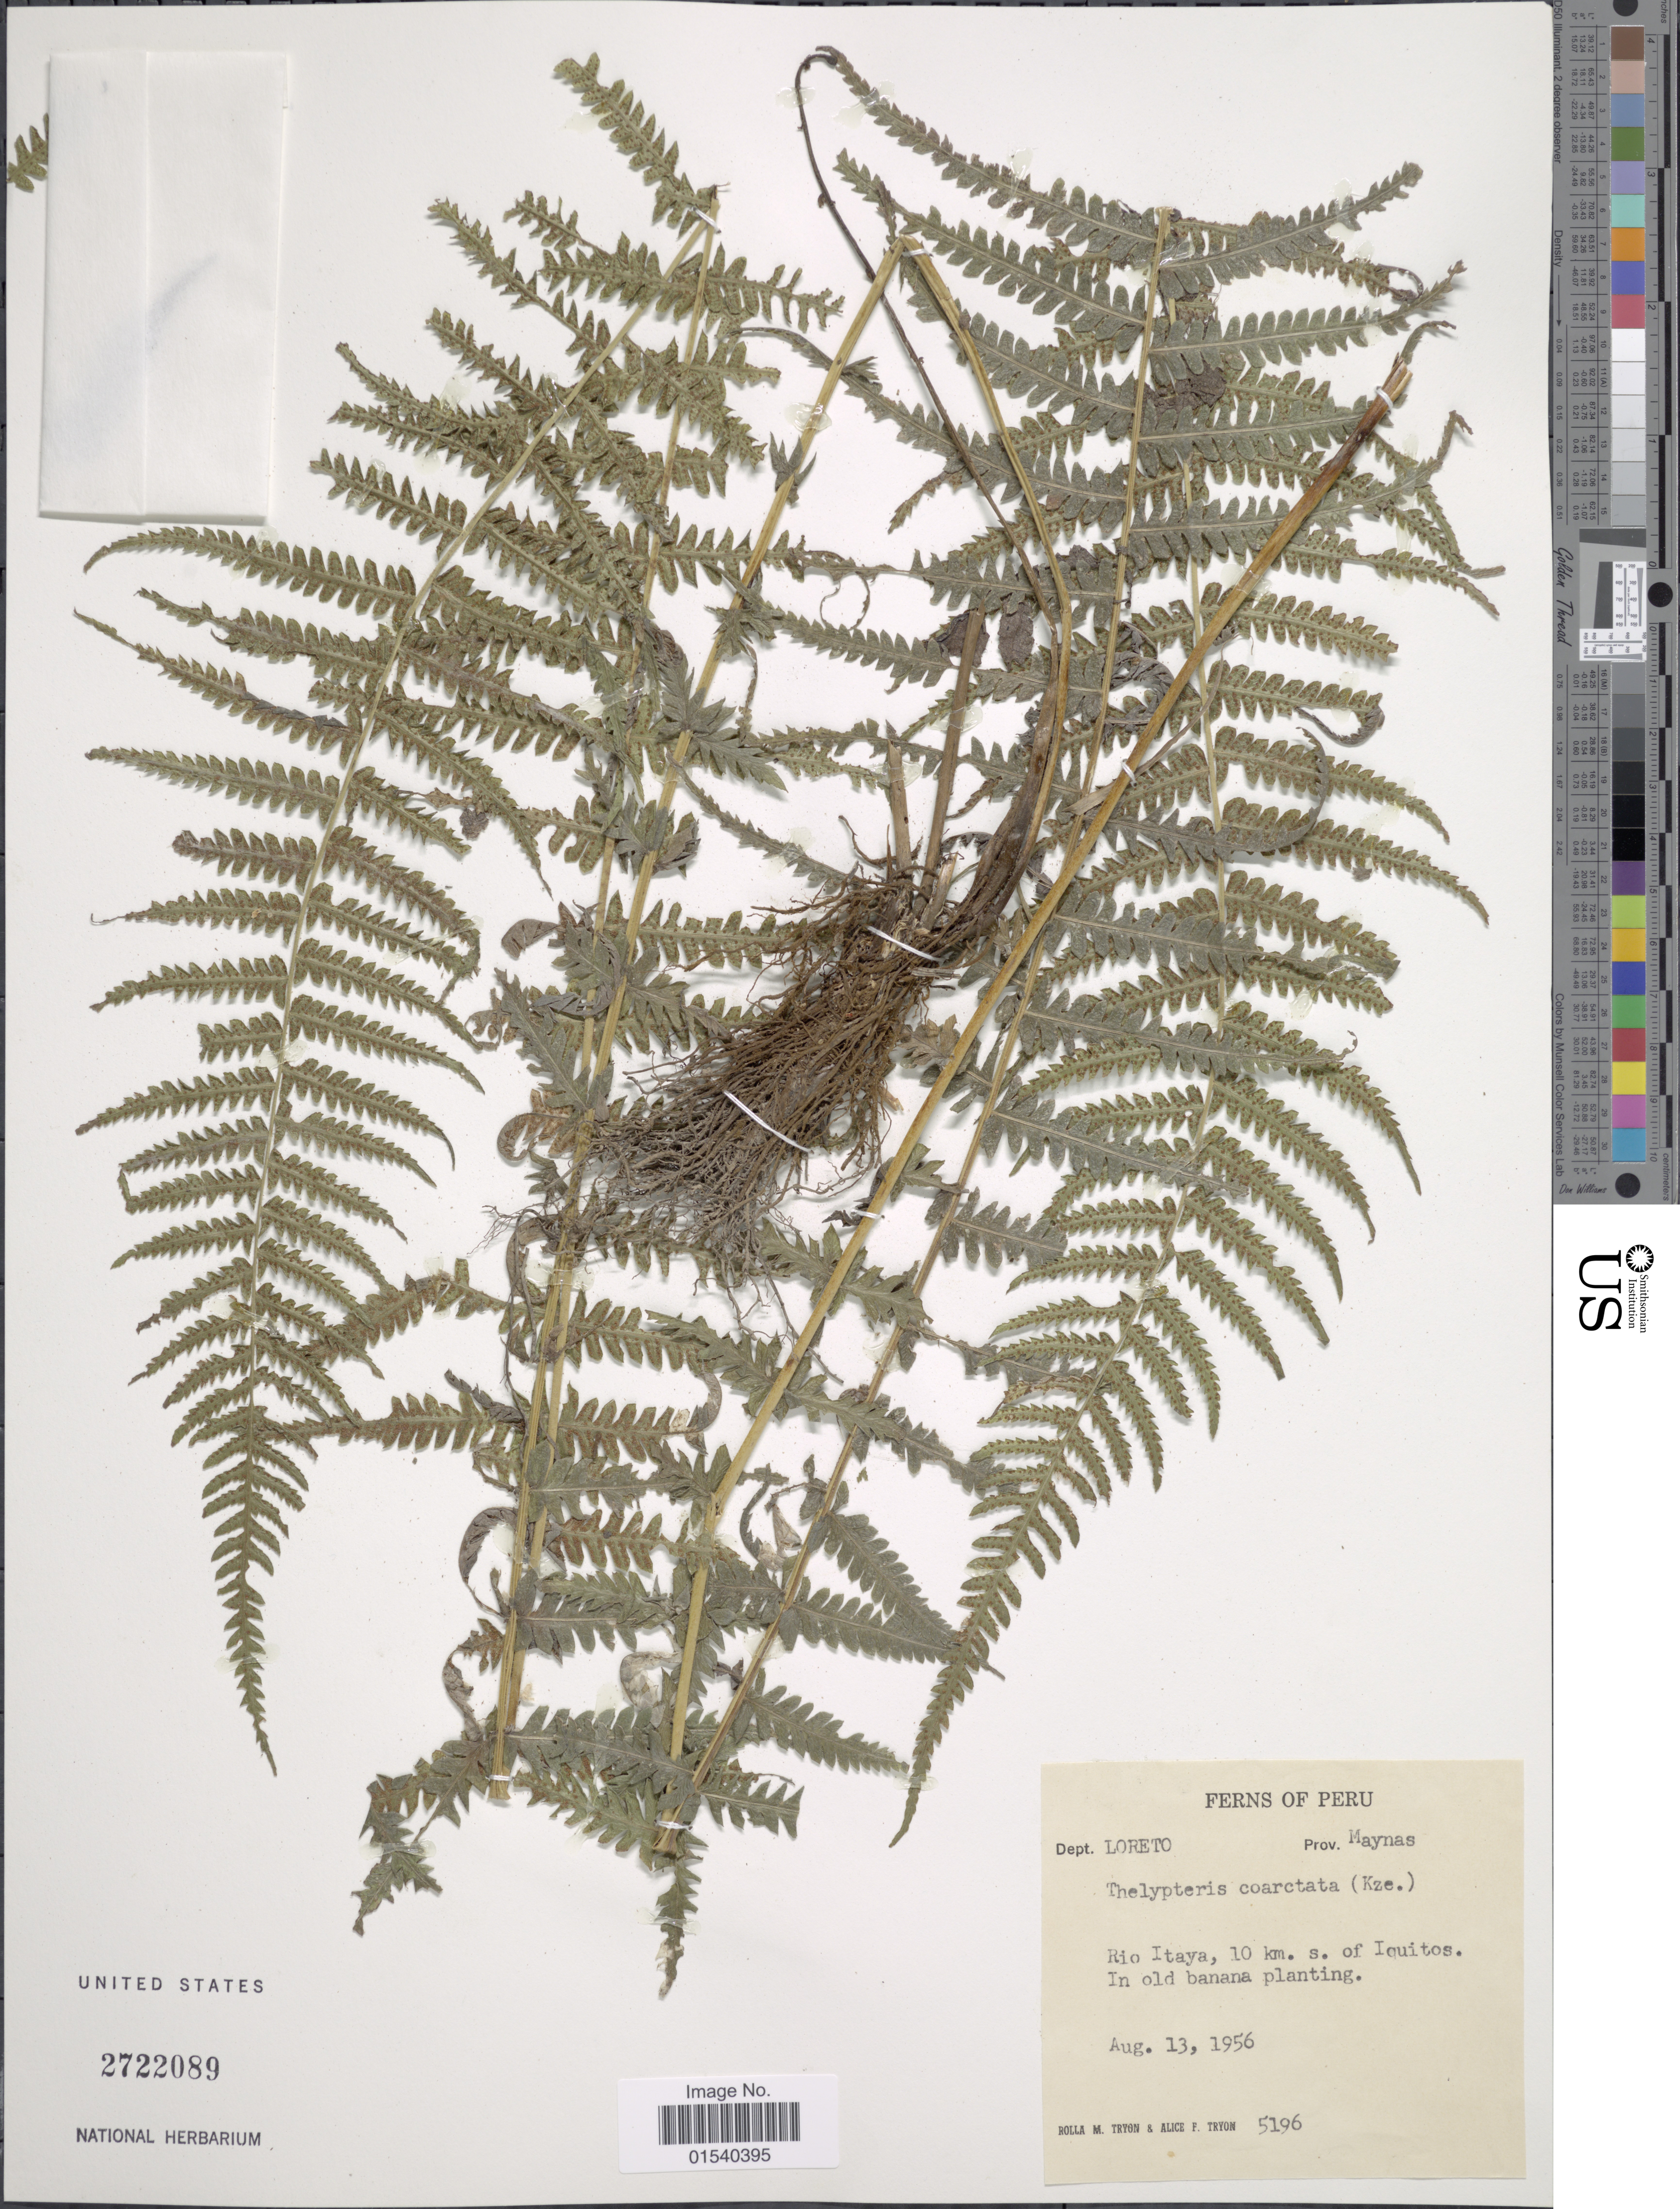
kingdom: Plantae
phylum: Tracheophyta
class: Polypodiopsida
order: Polypodiales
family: Thelypteridaceae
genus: Amauropelta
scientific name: Amauropelta opposita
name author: (Vahl) Pic. Serm.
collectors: R. M. Tryon & A. F. Tryon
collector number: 5196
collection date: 1956-08-13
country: Peru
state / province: Loreto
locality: Dept. Loreto, Prov. Maynas, Rio Itaya ca 10 km. s. of Iquitos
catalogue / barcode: US 2722089